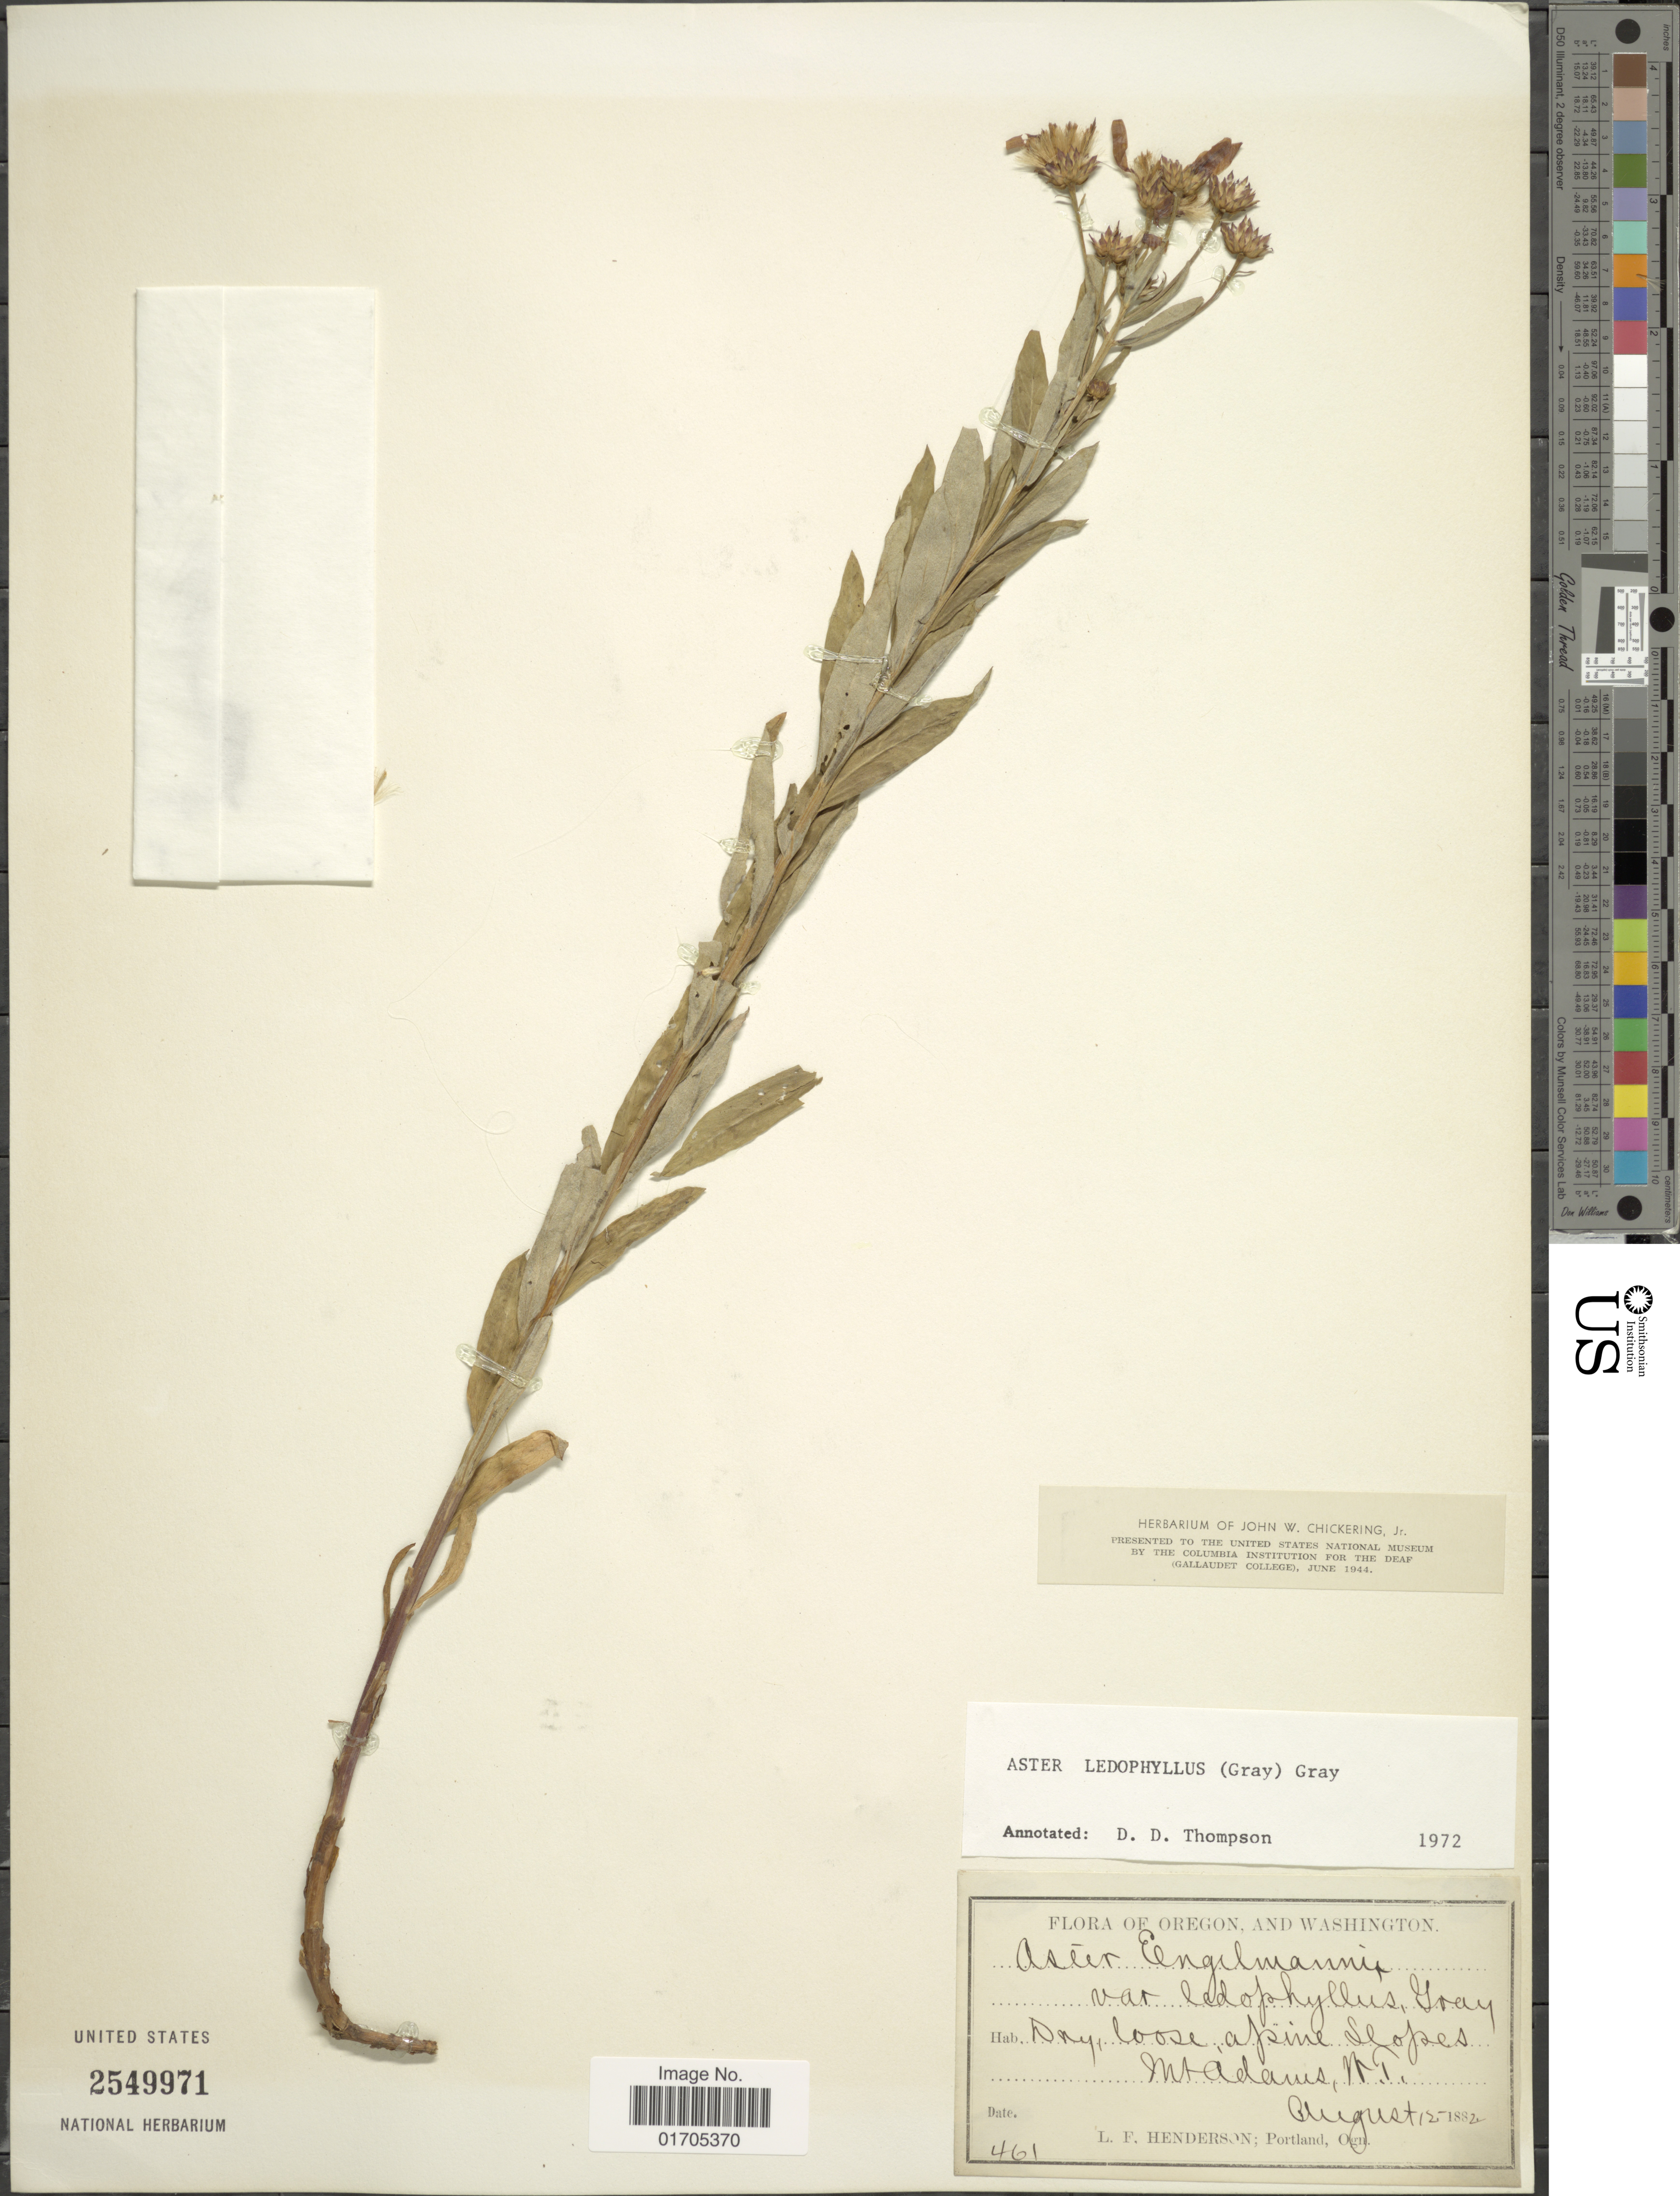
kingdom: Plantae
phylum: Tracheophyta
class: Magnoliopsida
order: Asterales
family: Asteraceae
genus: Eucephalus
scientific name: Eucephalus ledophyllus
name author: (A. Gray) Greene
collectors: L. Henderson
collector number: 461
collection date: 1882-08-12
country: United States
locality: Oregon, and Washington. Dry, loose, apine slopes Mt Adams, N.T.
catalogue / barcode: US 2549971